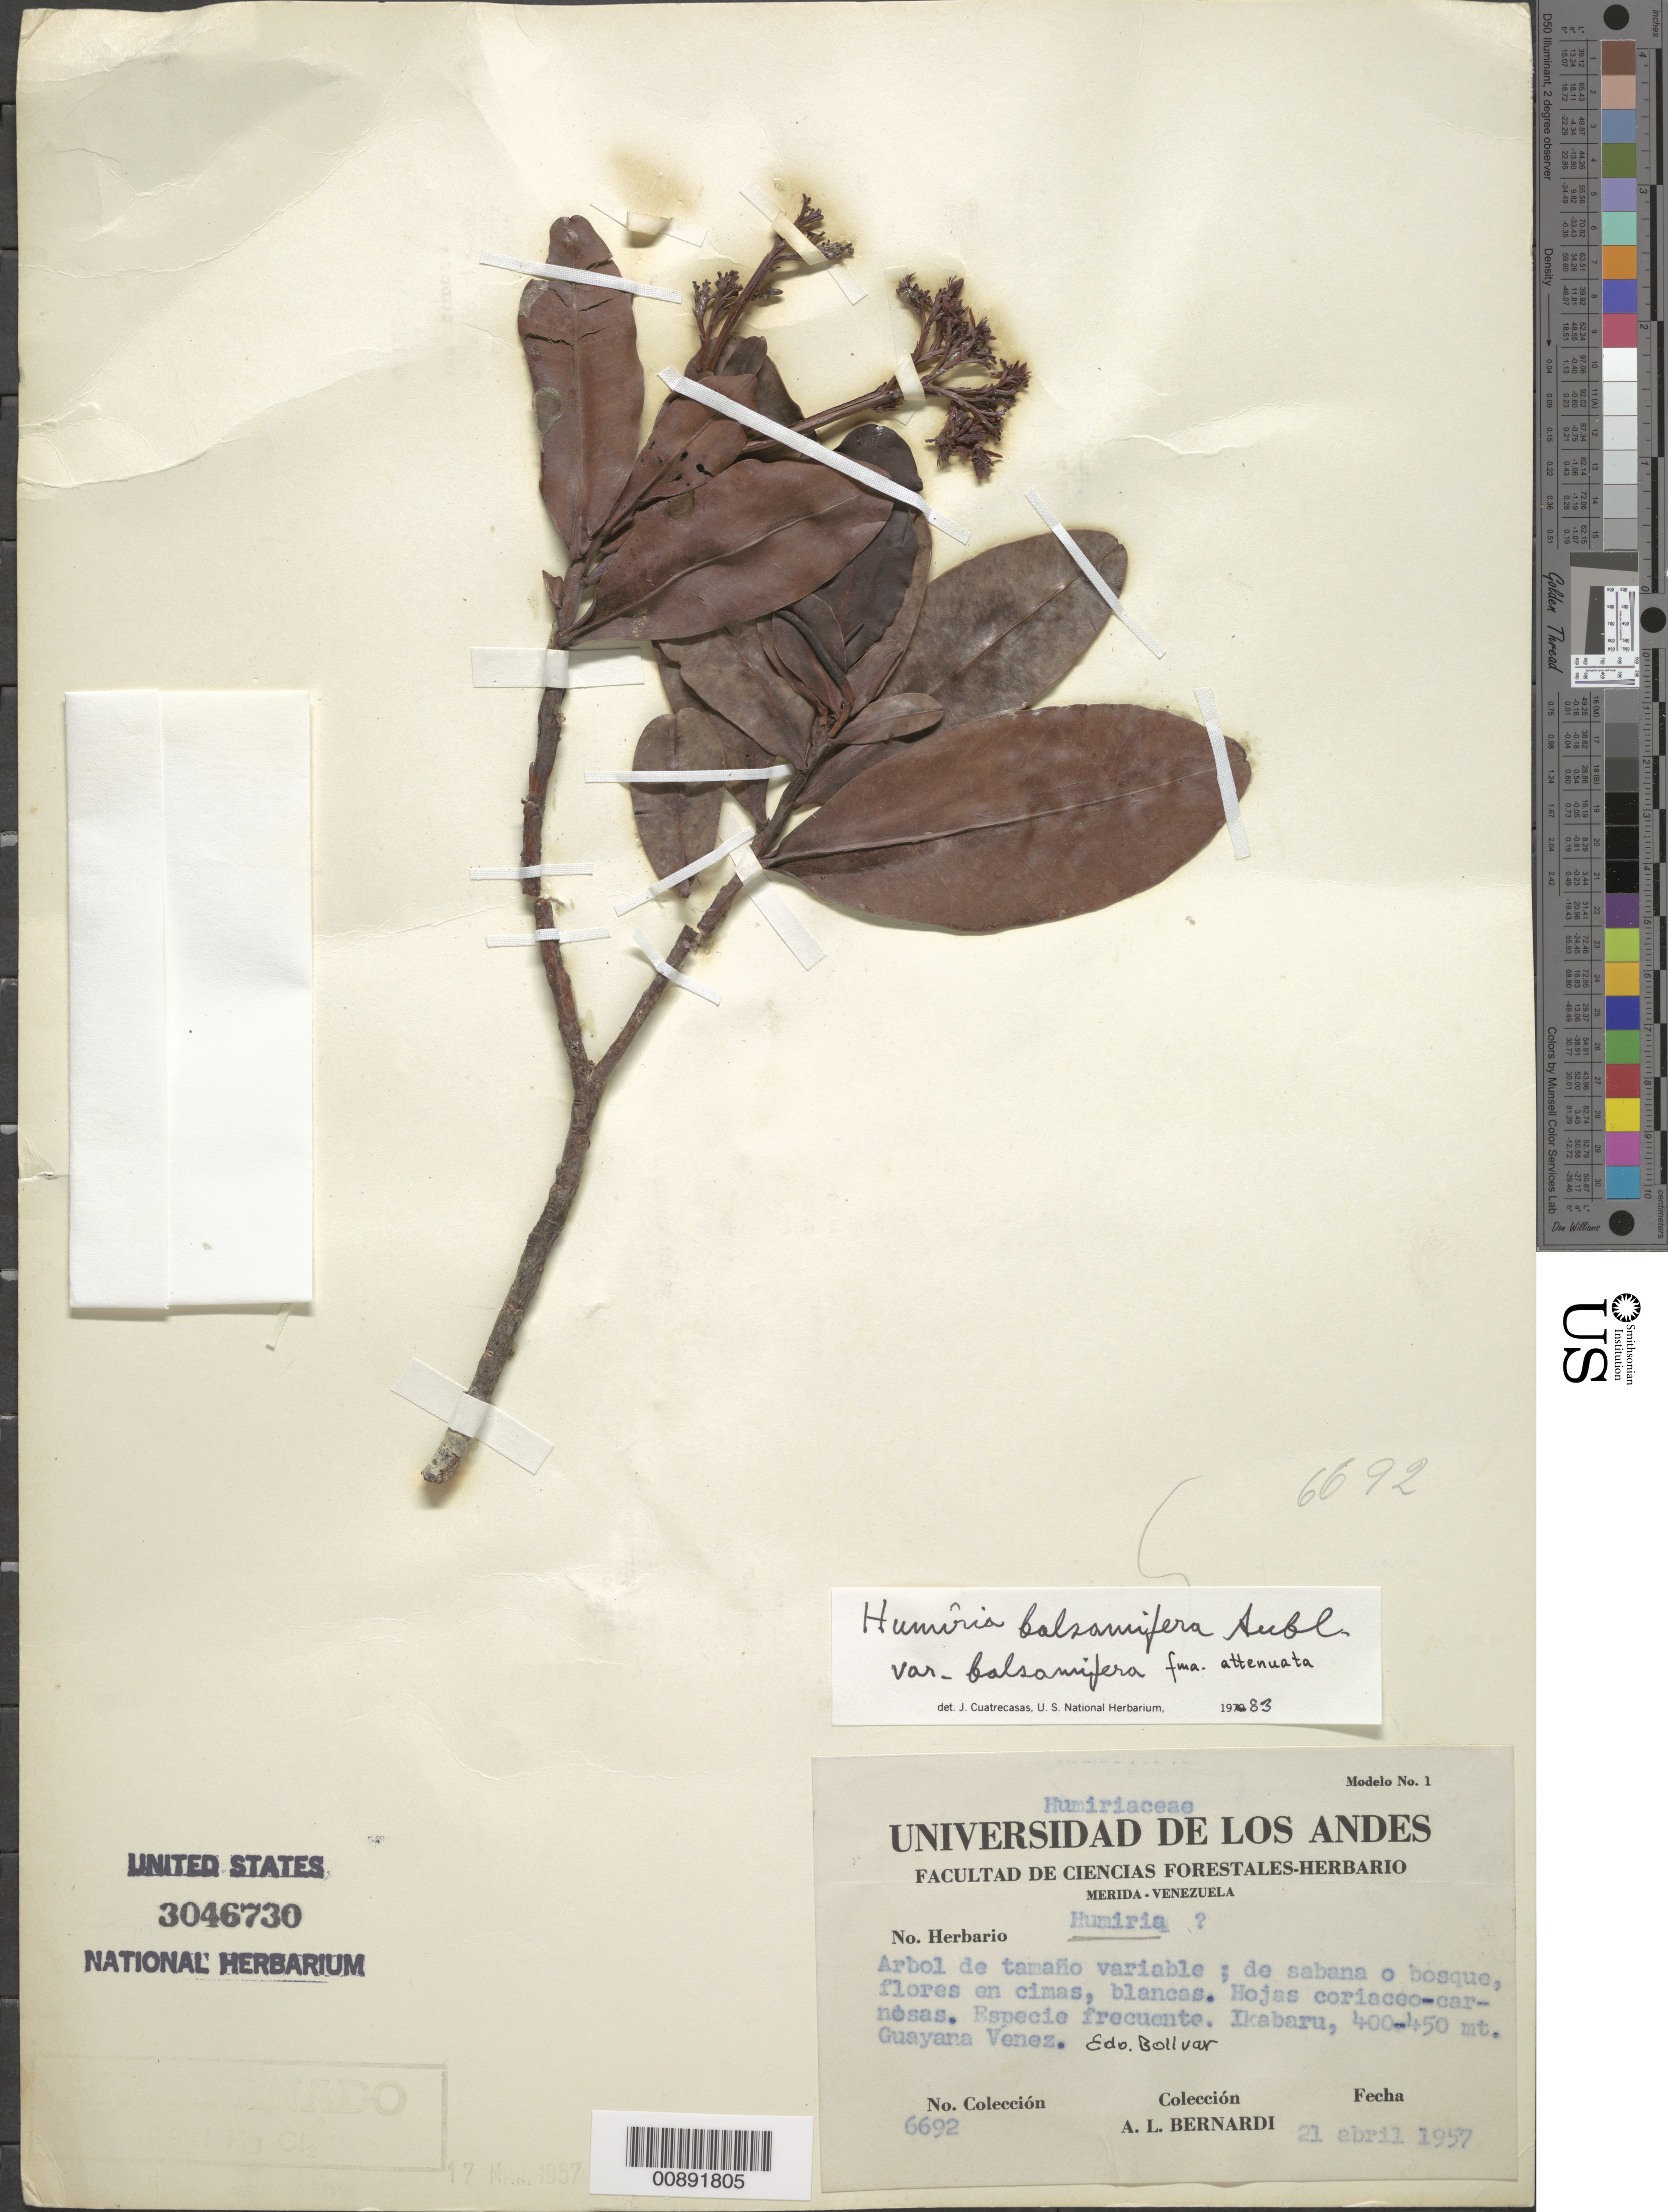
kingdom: Plantae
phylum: Tracheophyta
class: Magnoliopsida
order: Malpighiales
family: Humiriaceae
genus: Humiria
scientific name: Humiria balsamifera f. attenuata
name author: Cuatrec.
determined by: Cuatrecasas, J.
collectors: A. L. Bernardi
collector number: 6692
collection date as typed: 21-Apr-57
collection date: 1957-04-21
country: Venezuela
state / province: Bolívar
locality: Icabarú, Guayana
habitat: Sabana o bosque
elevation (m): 400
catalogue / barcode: US 3046730